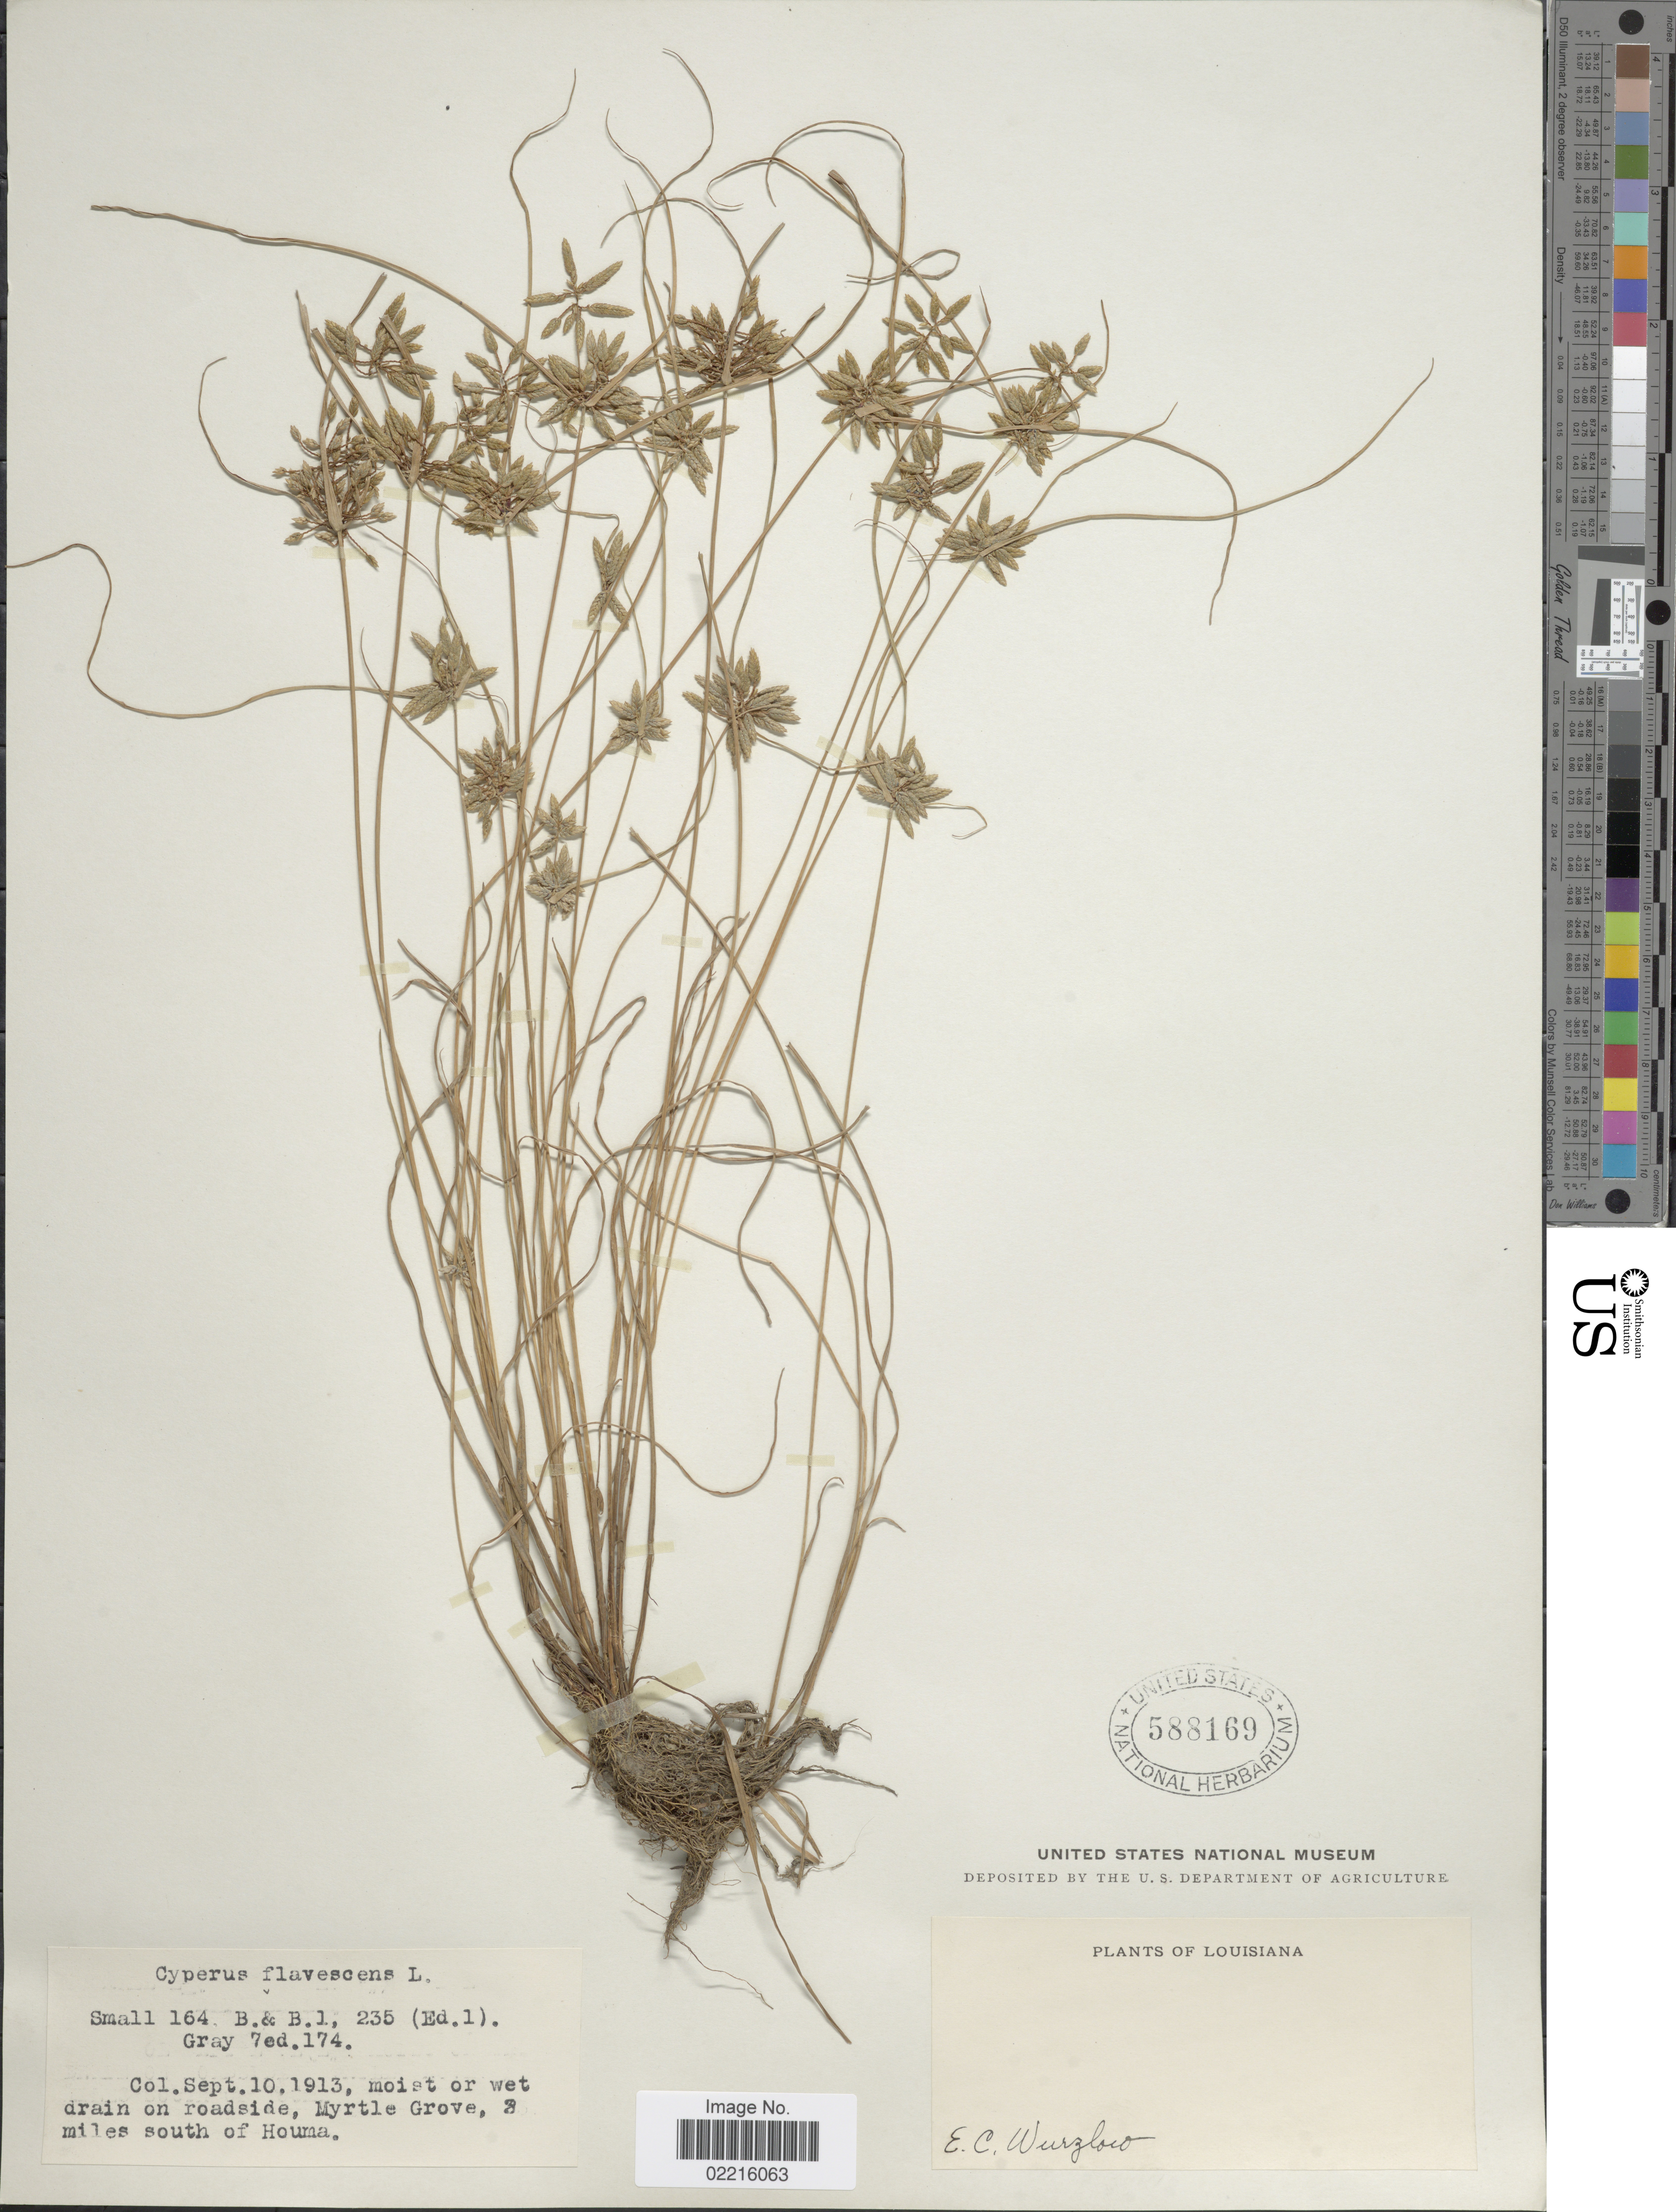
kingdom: Plantae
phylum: Tracheophyta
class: Liliopsida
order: Poales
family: Cyperaceae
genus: Cyperus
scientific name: Cyperus flavescens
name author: L.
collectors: E. Wurzlow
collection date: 1913-09-10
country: United States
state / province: Louisiana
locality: Moist or wet drain on roadside, Myrtle Grove, 3 miles south of Houma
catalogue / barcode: US 588169